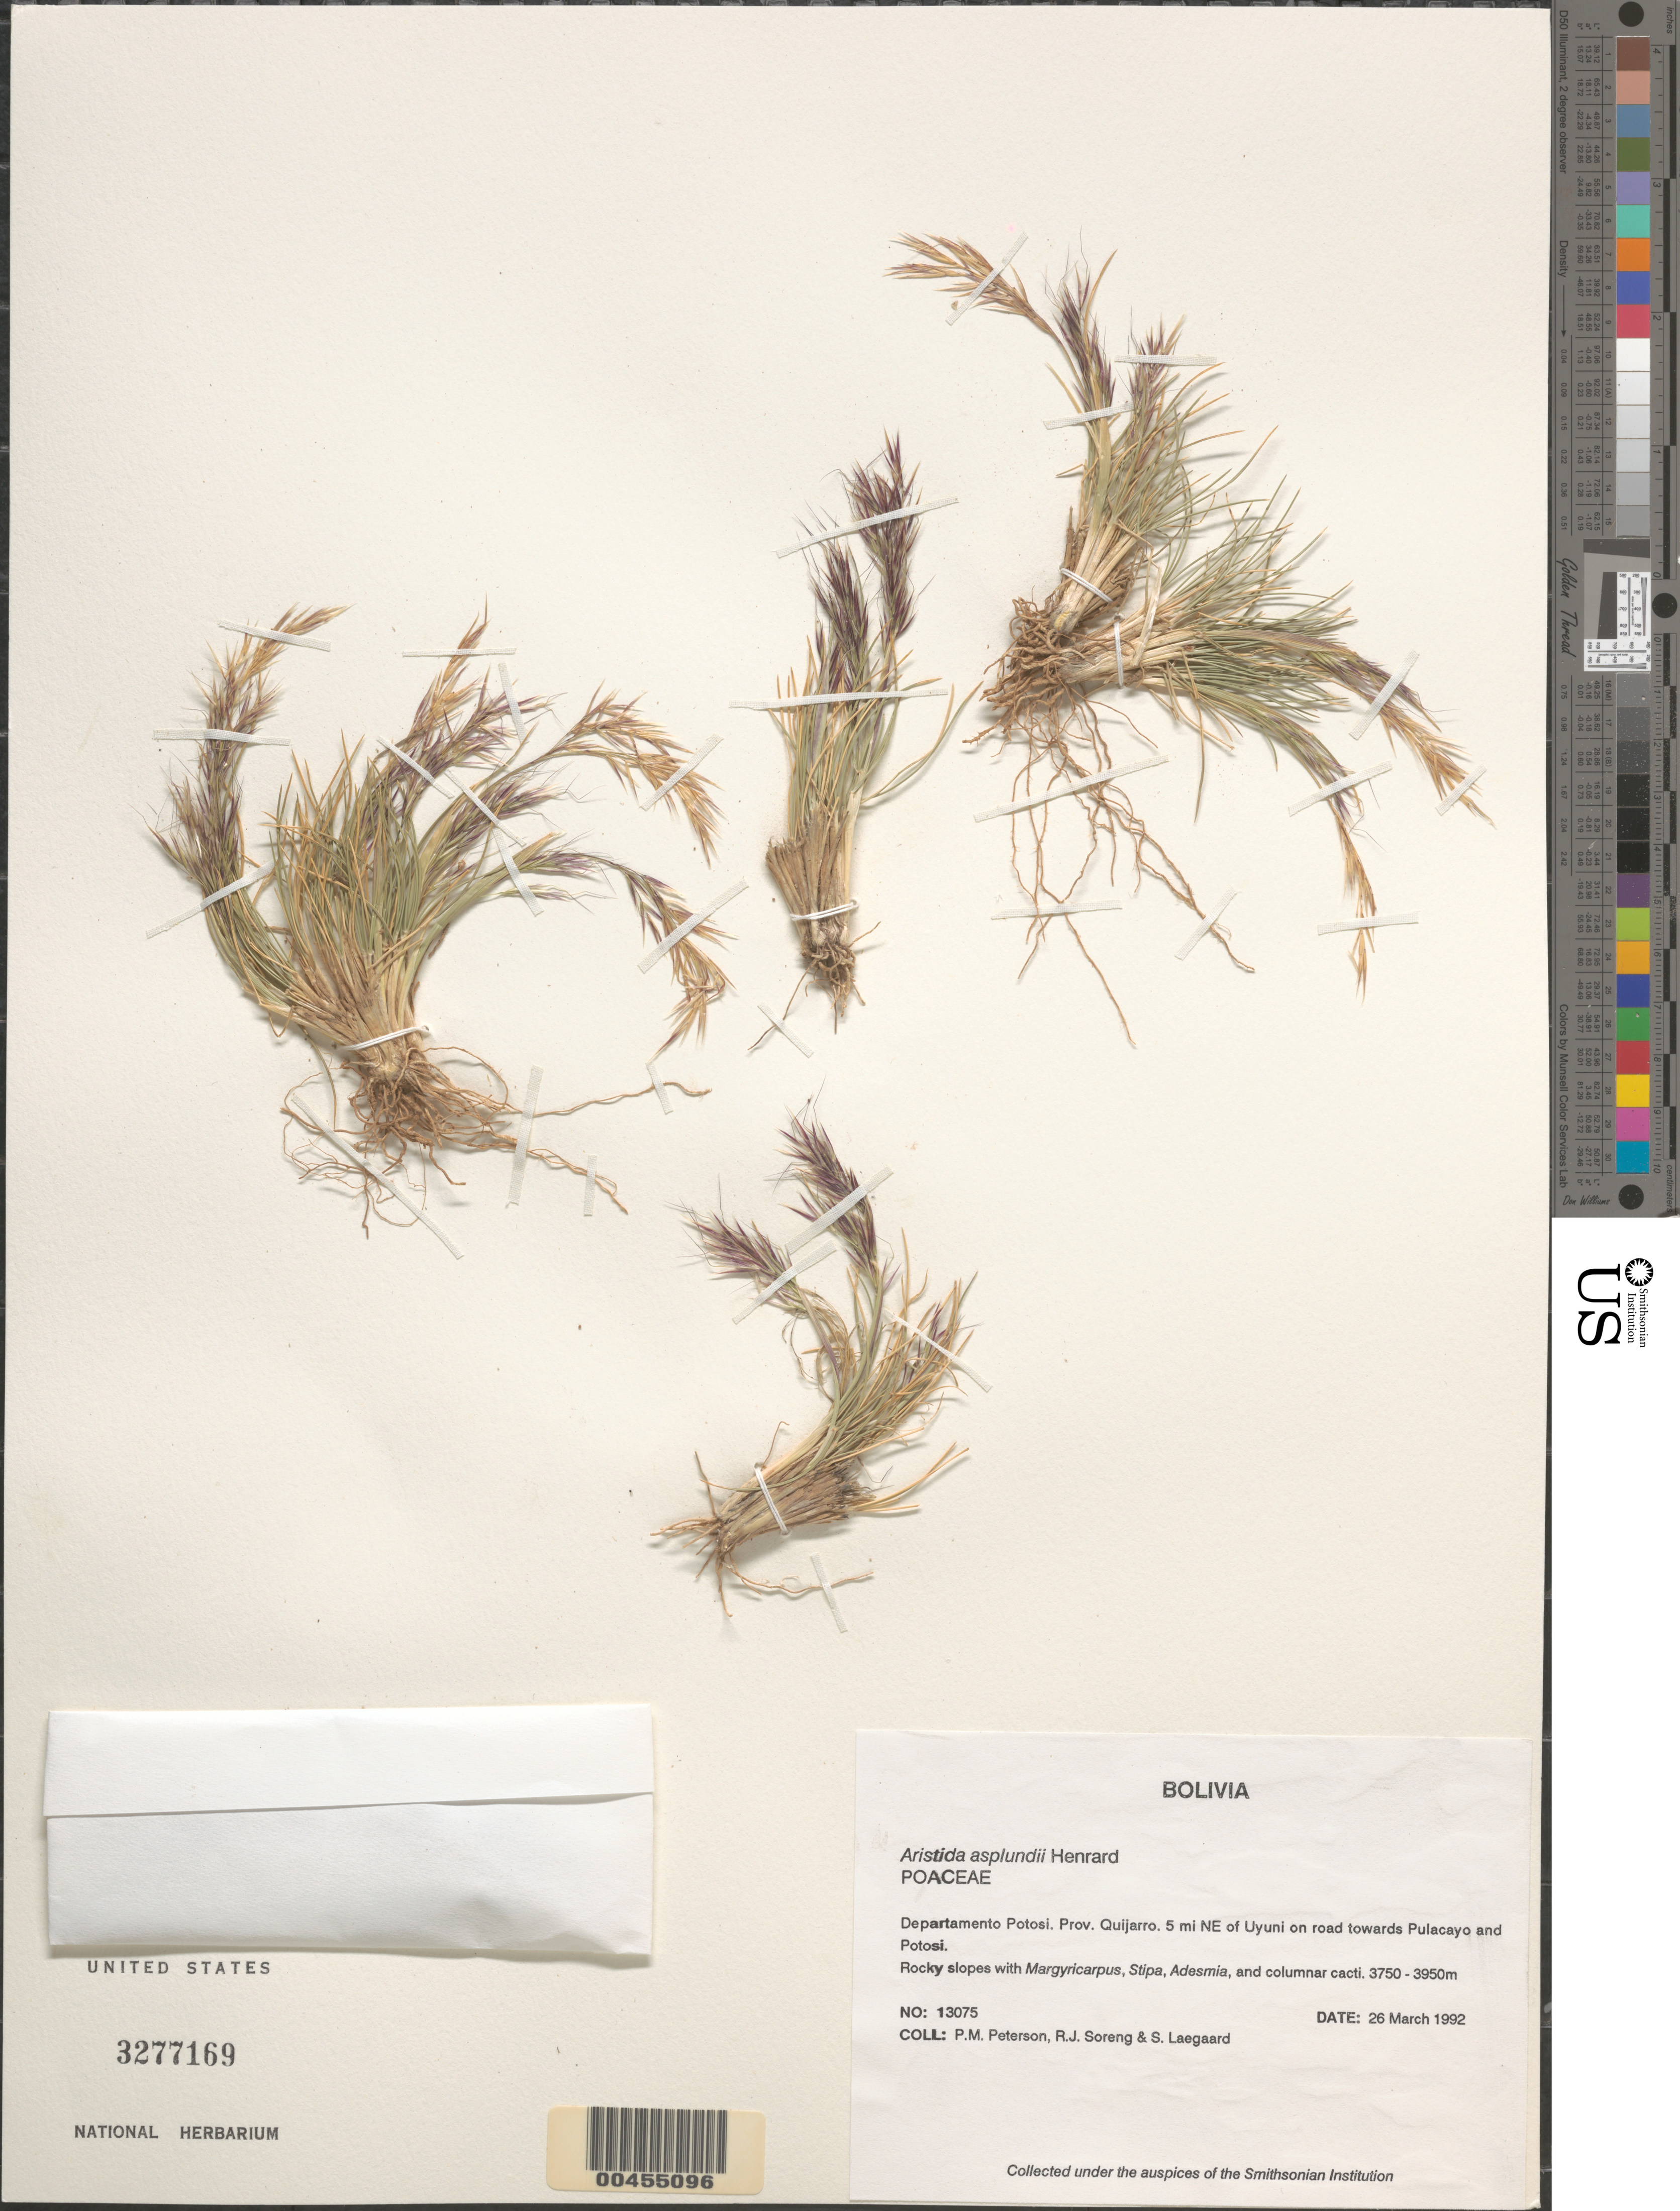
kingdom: Plantae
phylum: Tracheophyta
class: Liliopsida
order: Poales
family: Poaceae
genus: Aristida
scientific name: Aristida asplundii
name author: Henr.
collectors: P. M. Peterson, R. J. Soreng & S. Lægaard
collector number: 13075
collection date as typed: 26 Mar 1992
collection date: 1992-03-26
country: Bolivia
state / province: Potosí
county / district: Quijarro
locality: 5 mi NE of Uyuni on road towards Pulacayo and Potosi.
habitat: Rocky slopes with Margyricarpus, Stipa, Adesmia, and columnar cacti.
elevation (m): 3750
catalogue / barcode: US 3277169